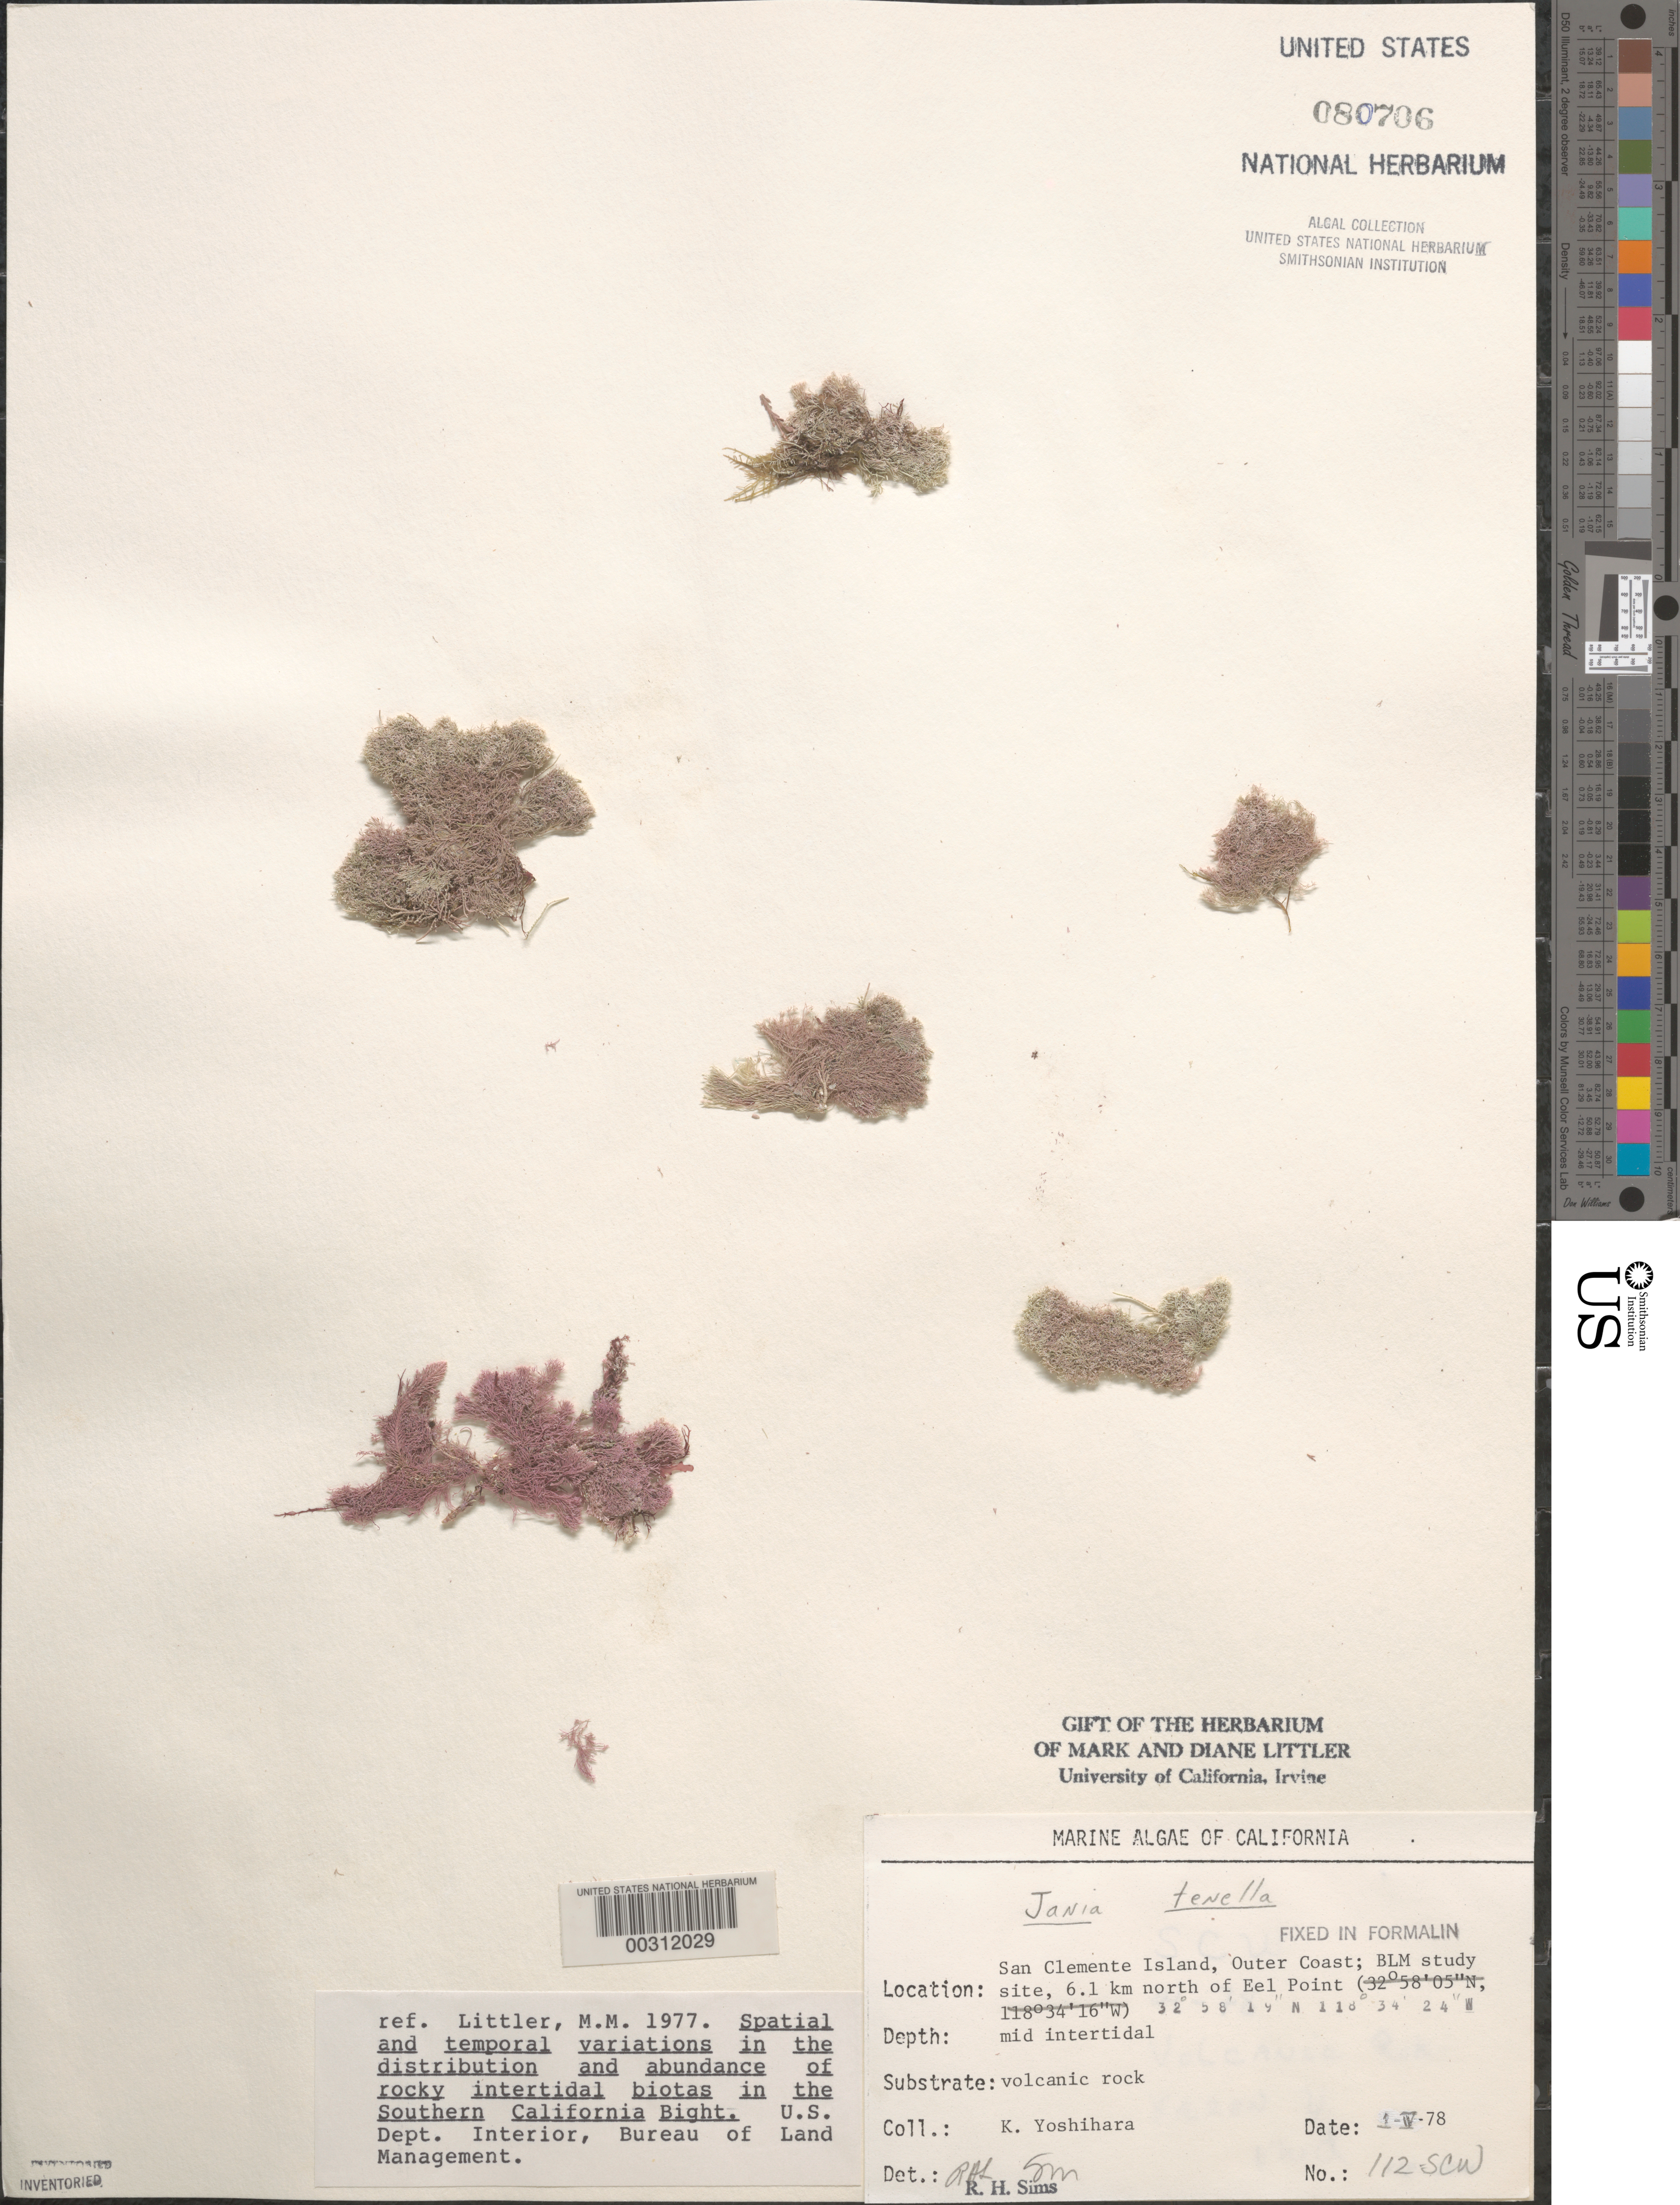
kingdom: Plantae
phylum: Rhodophyta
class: Florideophyceae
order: Corallinales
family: Corallinaceae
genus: Jania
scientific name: Jania tenella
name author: (Kütz.) Grunow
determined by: Sims, Robert H.; Murray, S. N.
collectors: K. Yoshihara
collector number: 112-scw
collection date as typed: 01 Apr 1978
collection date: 1978-04-01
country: United States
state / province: California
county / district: Los Angeles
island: San Clemente Island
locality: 6.1 km north of Eel Point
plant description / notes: BLM-SOCALBIGHT Rocky Intertidal Survey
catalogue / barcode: US 80706